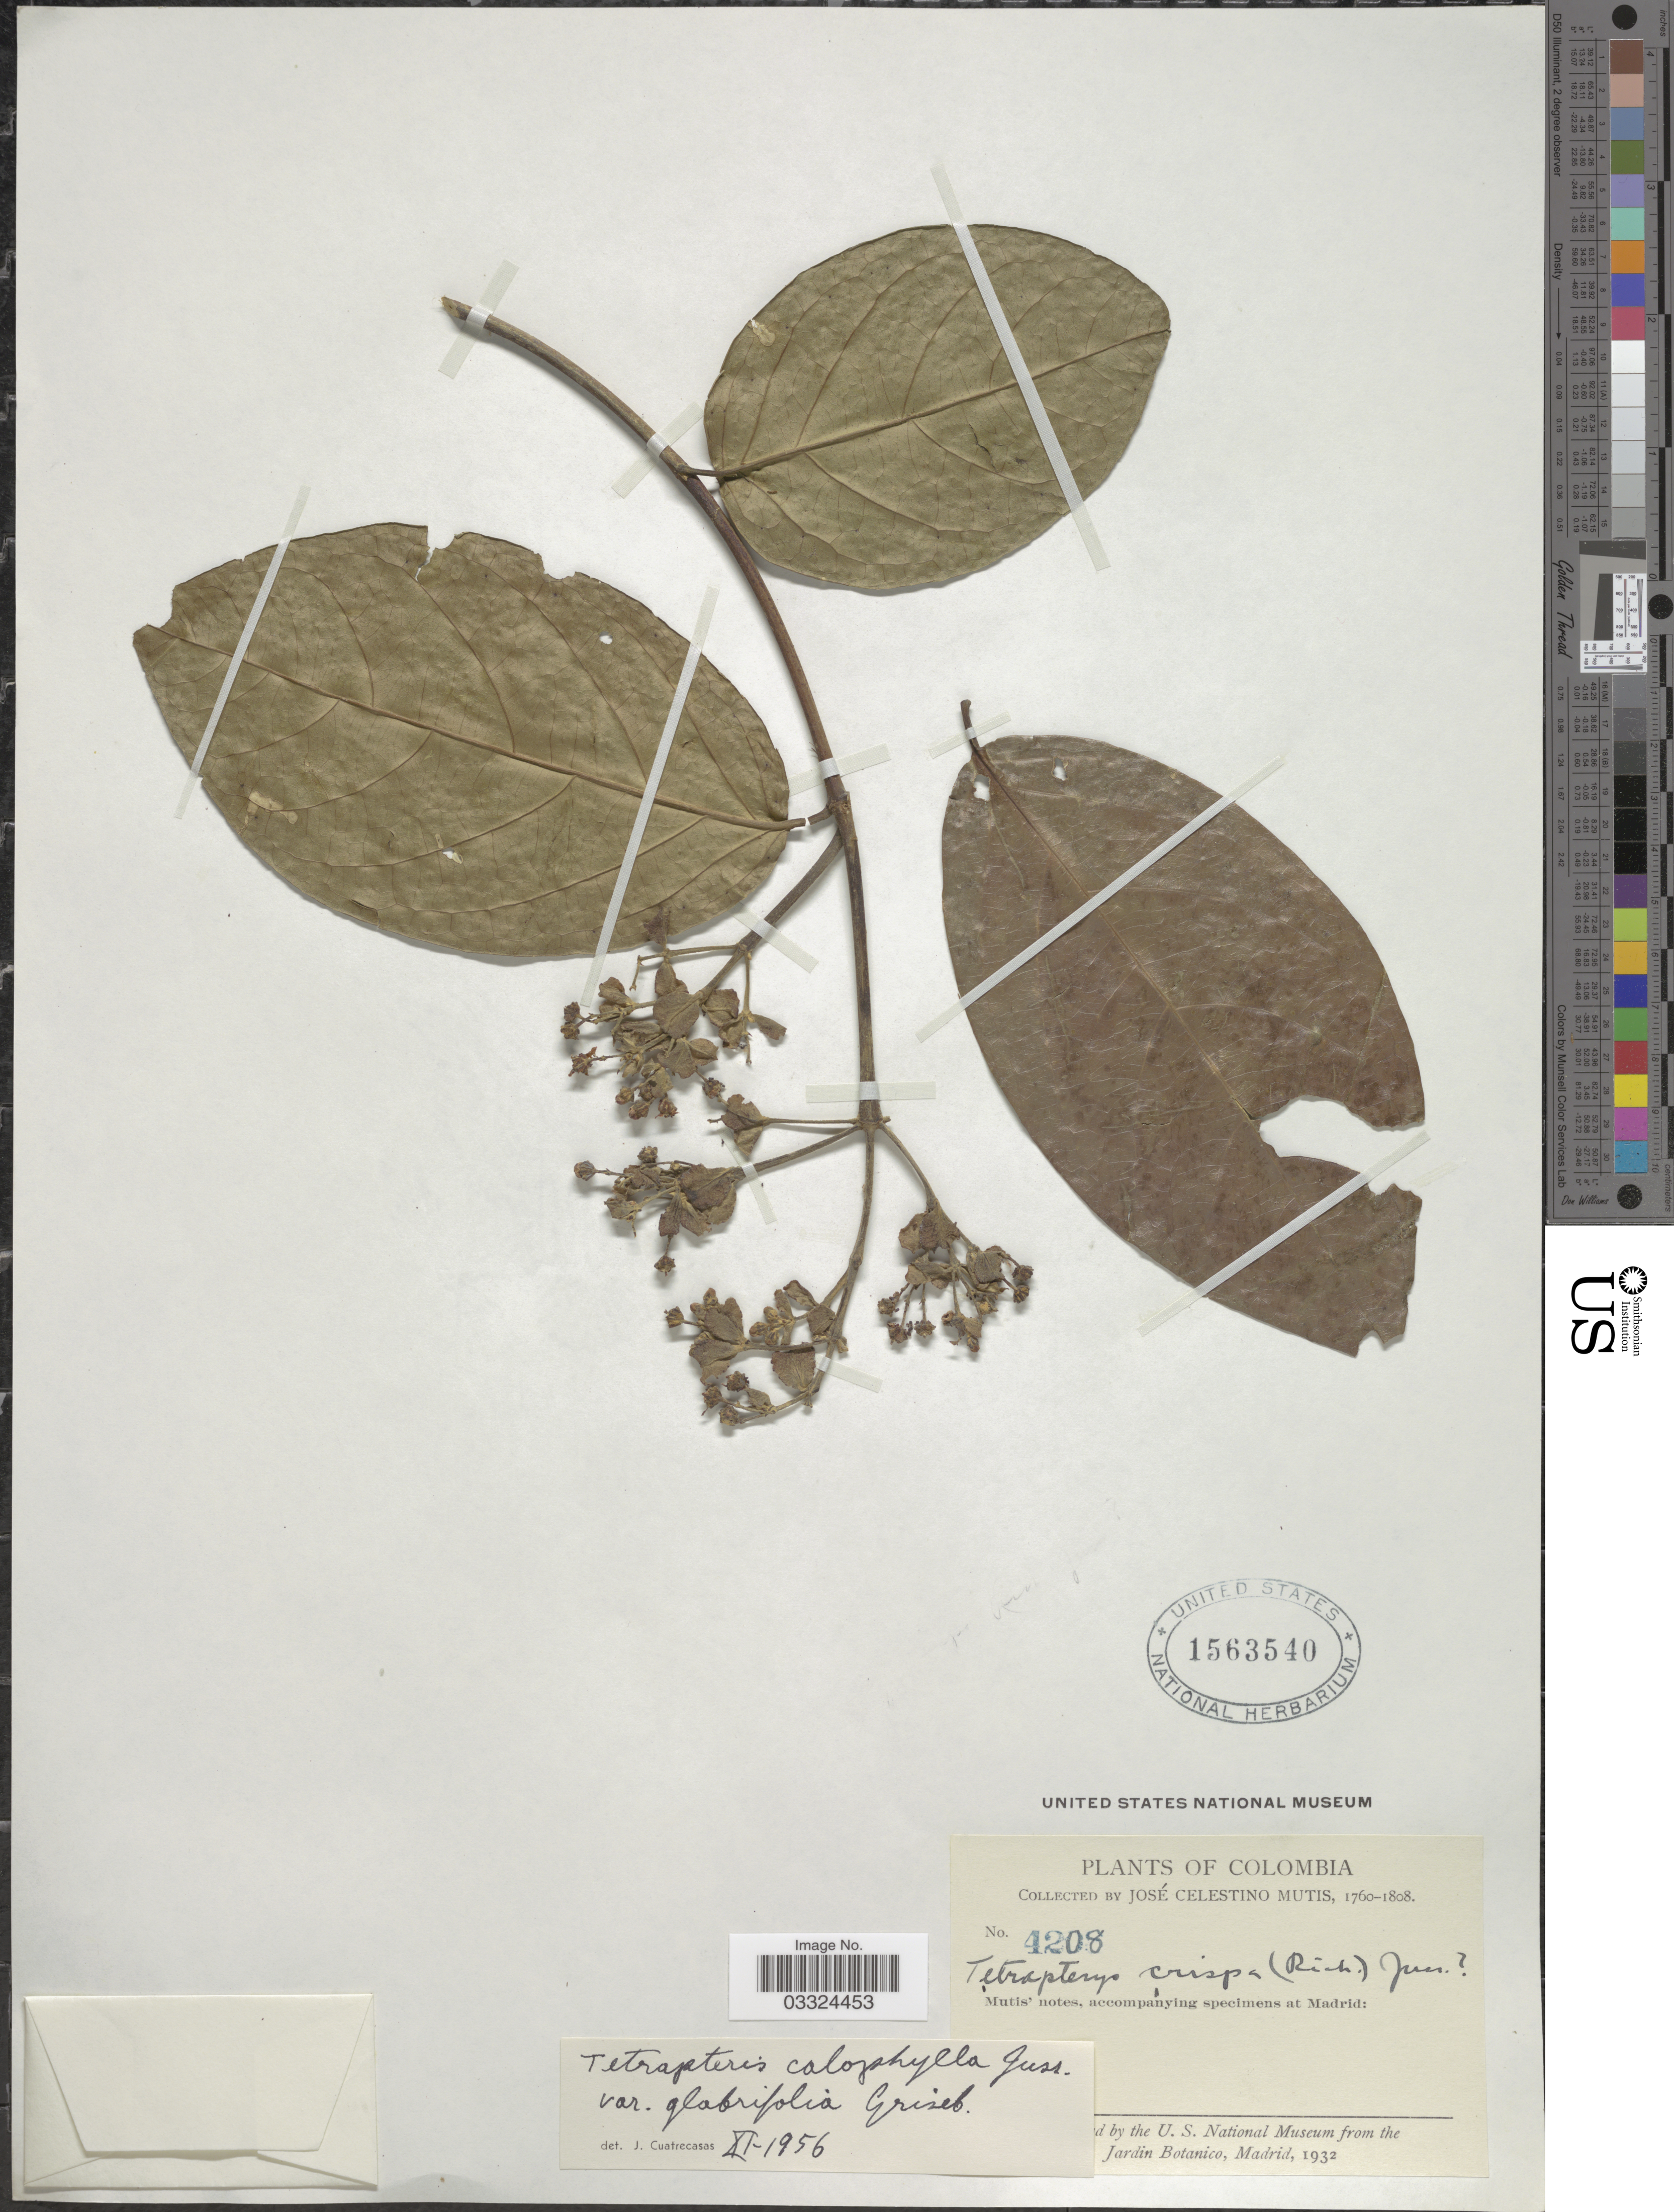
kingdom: Plantae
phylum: Tracheophyta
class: Magnoliopsida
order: Malpighiales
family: Malpighiaceae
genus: Tetrapterys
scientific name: Tetrapterys calophylla var. glabrifolia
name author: Griseb.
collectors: J. C. B. Mutis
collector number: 4208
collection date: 1760/1808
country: Colombia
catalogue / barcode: US 1563540